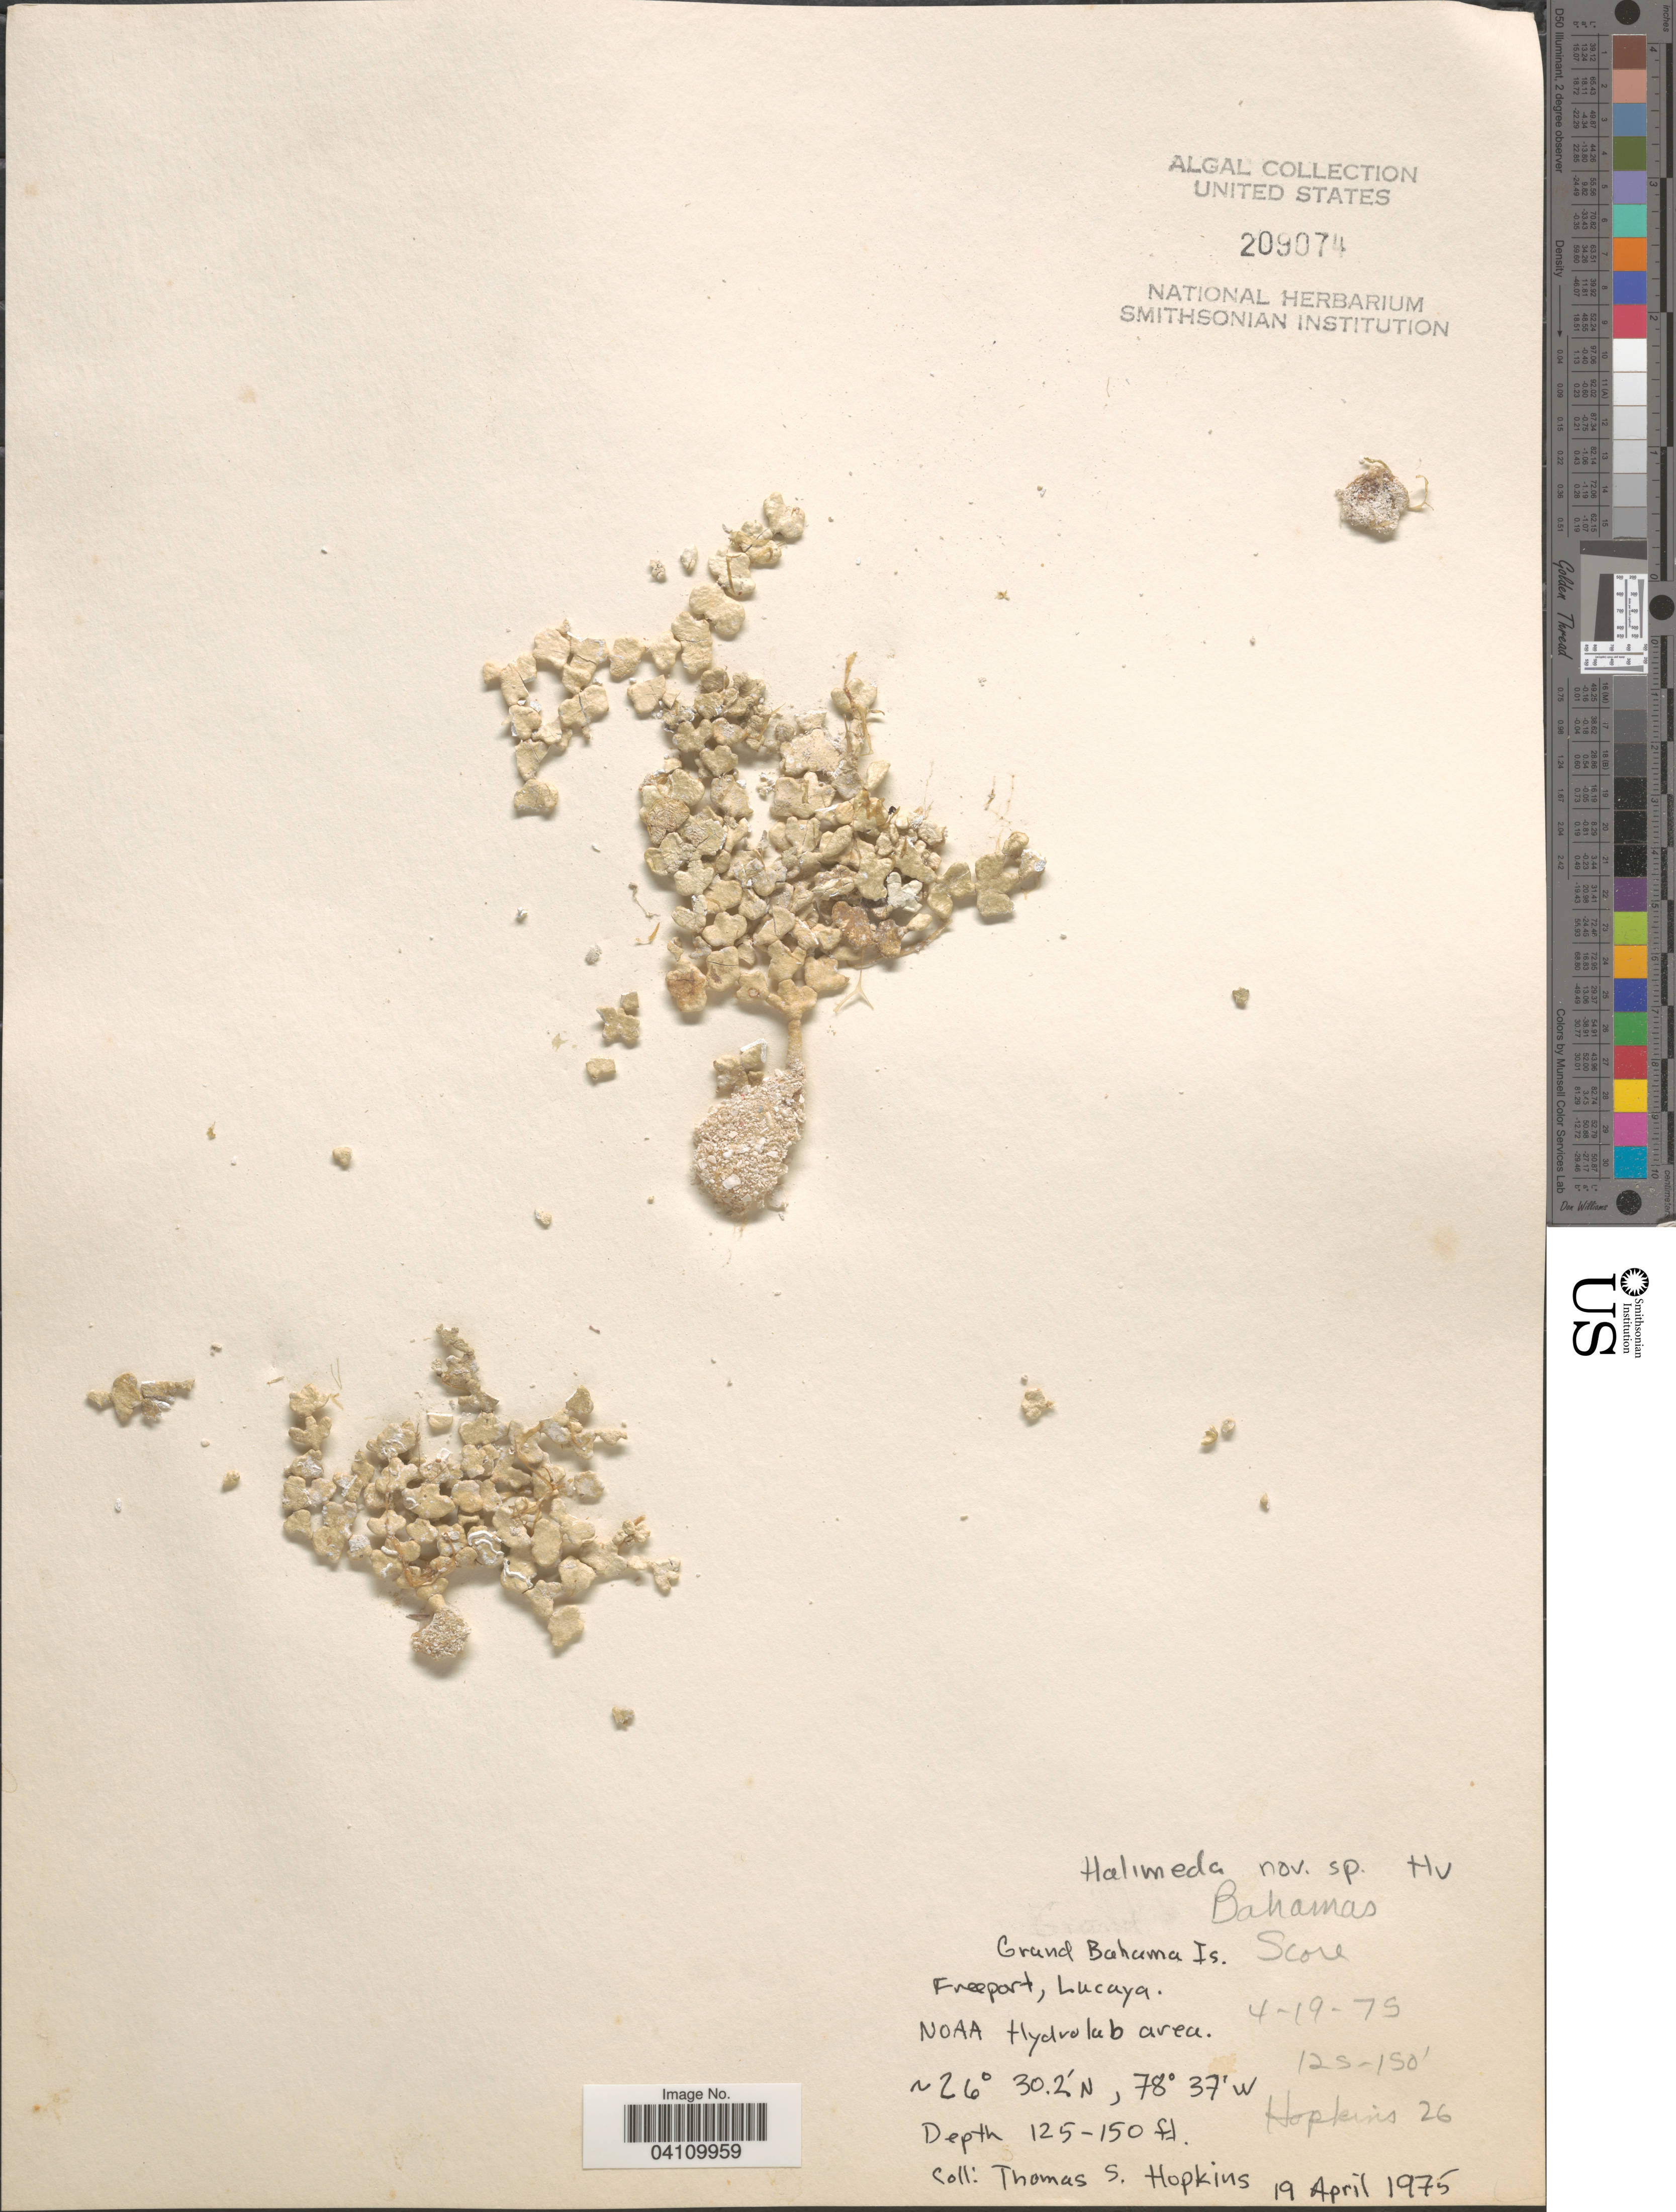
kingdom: Plantae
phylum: Chlorophyta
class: Ulvophyceae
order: Bryopsidales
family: Halimedaceae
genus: Halimeda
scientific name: Halimeda sp.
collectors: T. Hopkins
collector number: Hopkins 26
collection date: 1975-04-19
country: Bahamas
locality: Grand Bahama Is. Score. Freeport, Lucaya. NOAA Hydrolab area.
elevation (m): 38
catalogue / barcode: US 209074